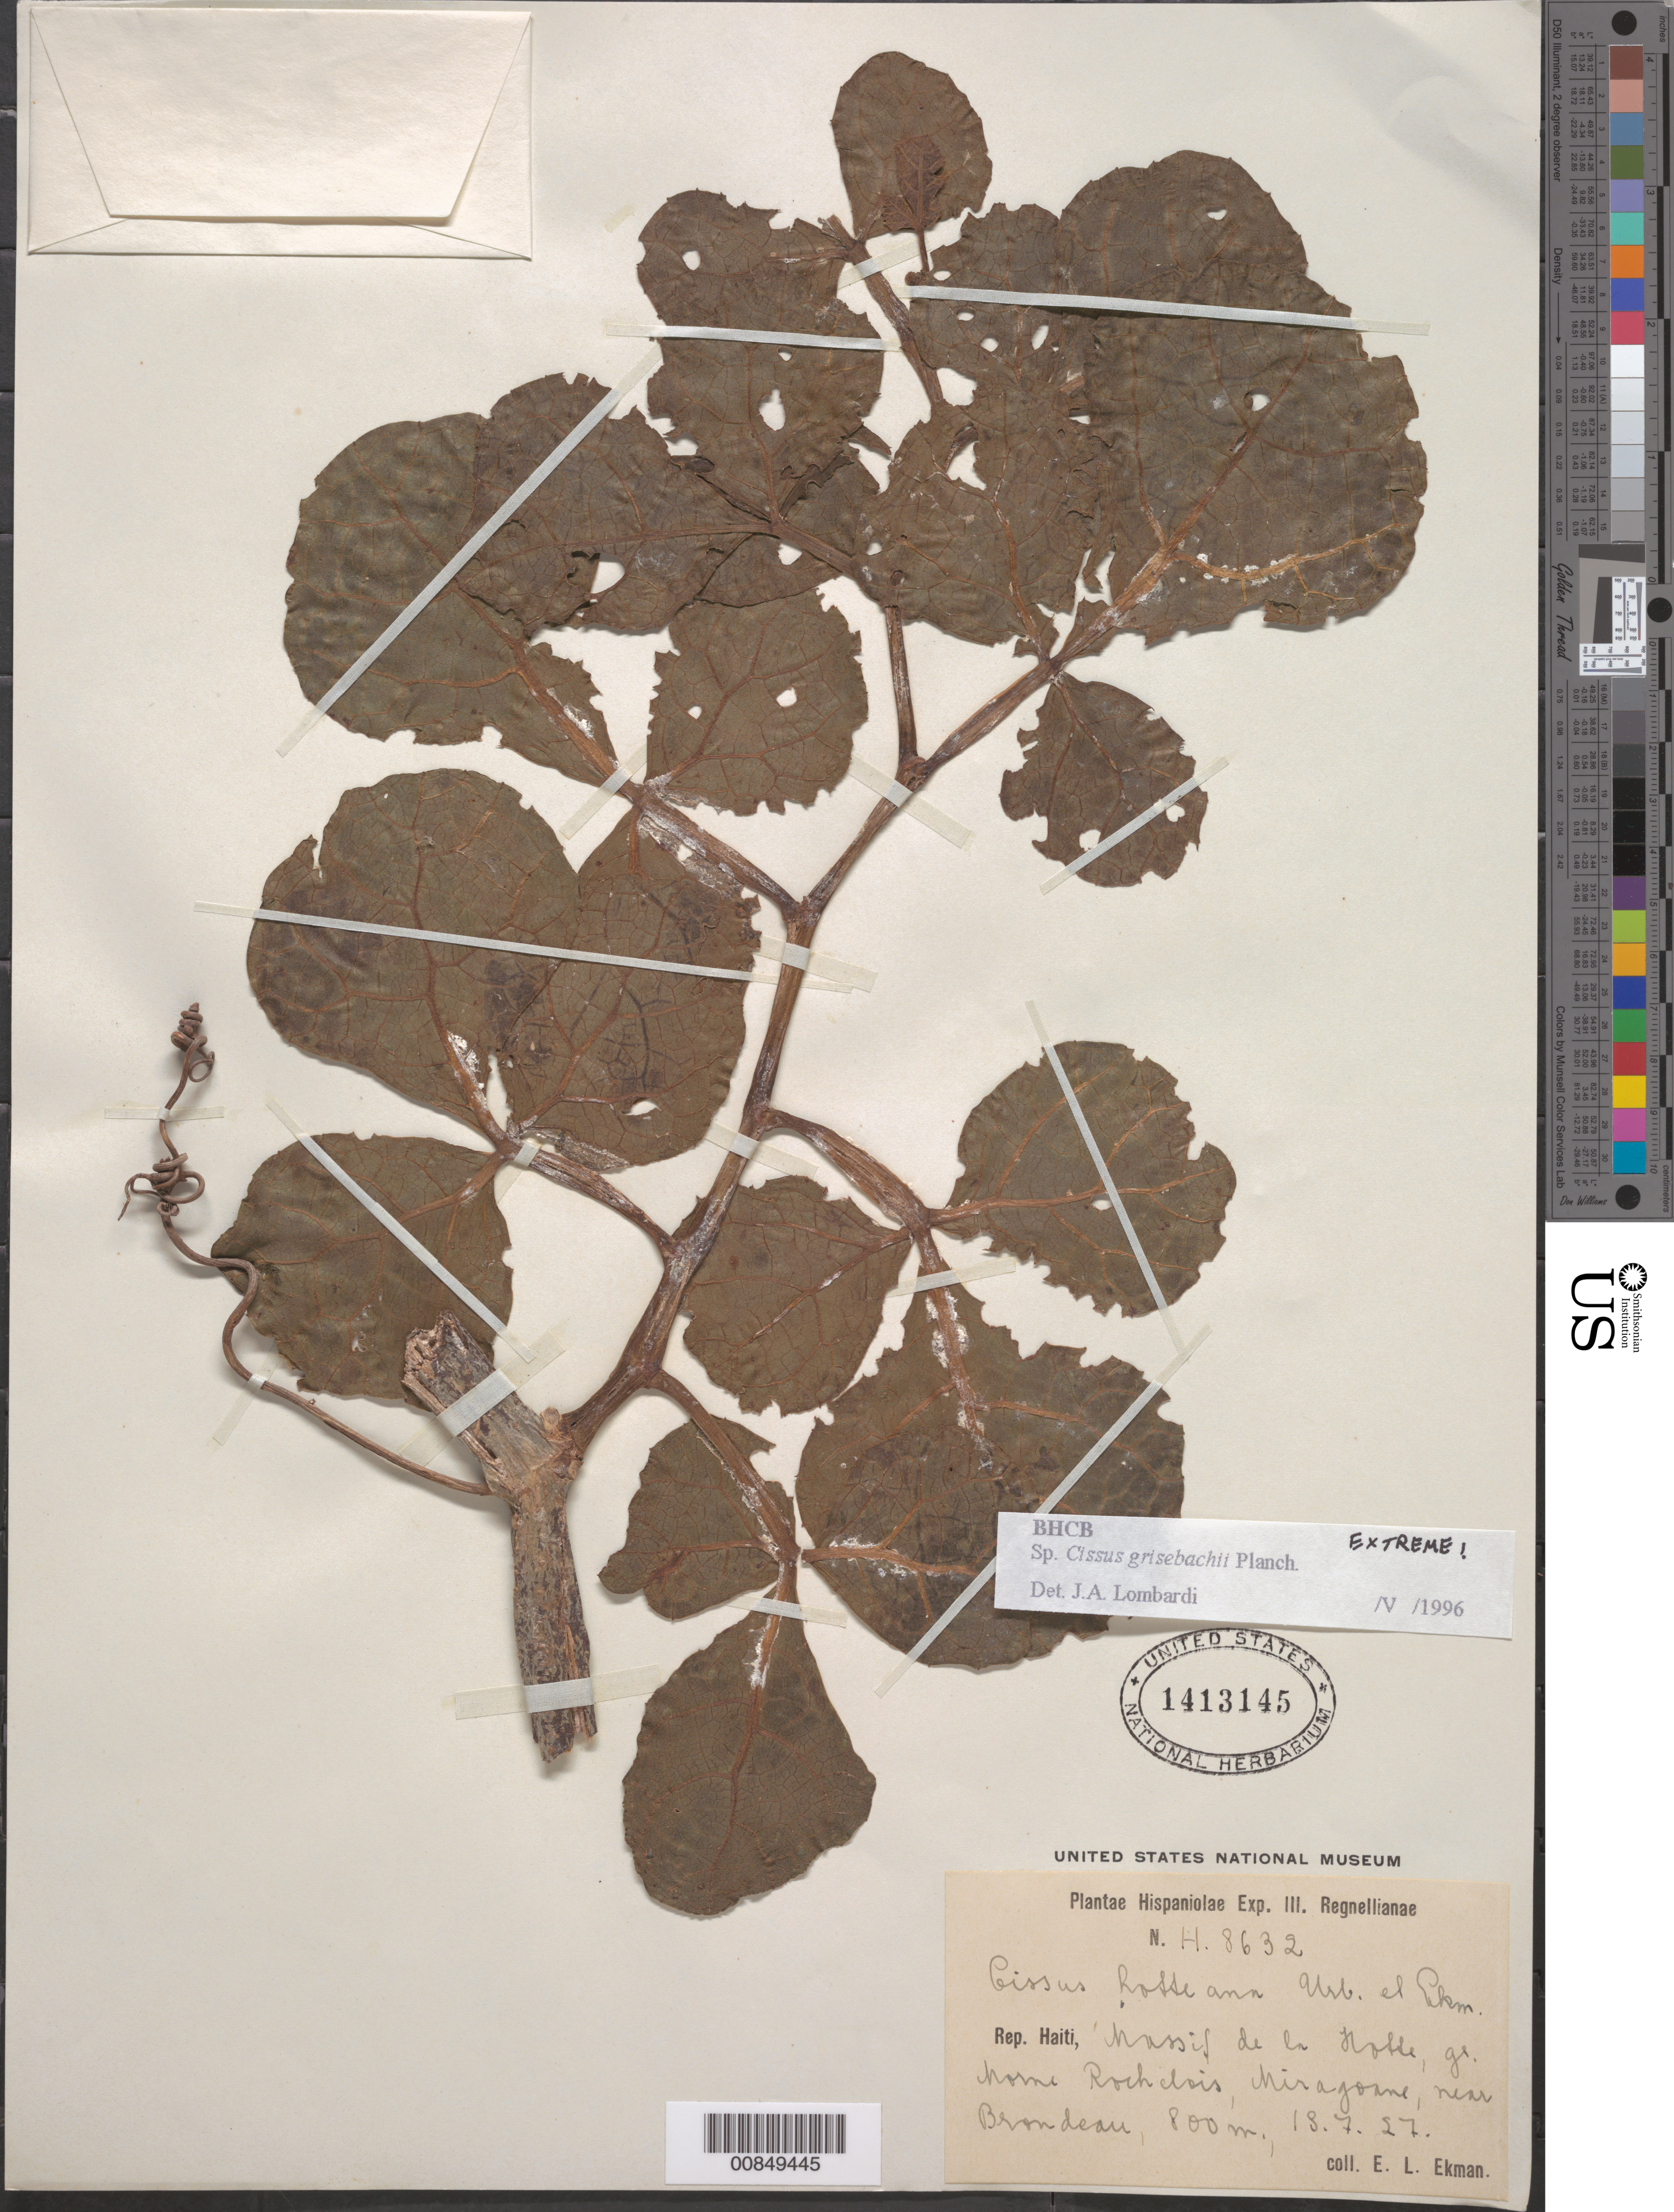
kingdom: Plantae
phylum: Tracheophyta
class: Magnoliopsida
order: Vitales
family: Vitaceae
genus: Cissus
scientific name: Cissus picardae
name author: Urb.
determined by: Lombardi, Julio A.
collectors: E. L. Ekman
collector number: H 8632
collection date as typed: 18 Jul 1927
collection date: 1927-07-18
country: Haiti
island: Hispaniola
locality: Massif de la Hotte, Gr. Morne Rochelois, Miragoane, near Brondeau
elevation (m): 800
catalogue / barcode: US 1413145